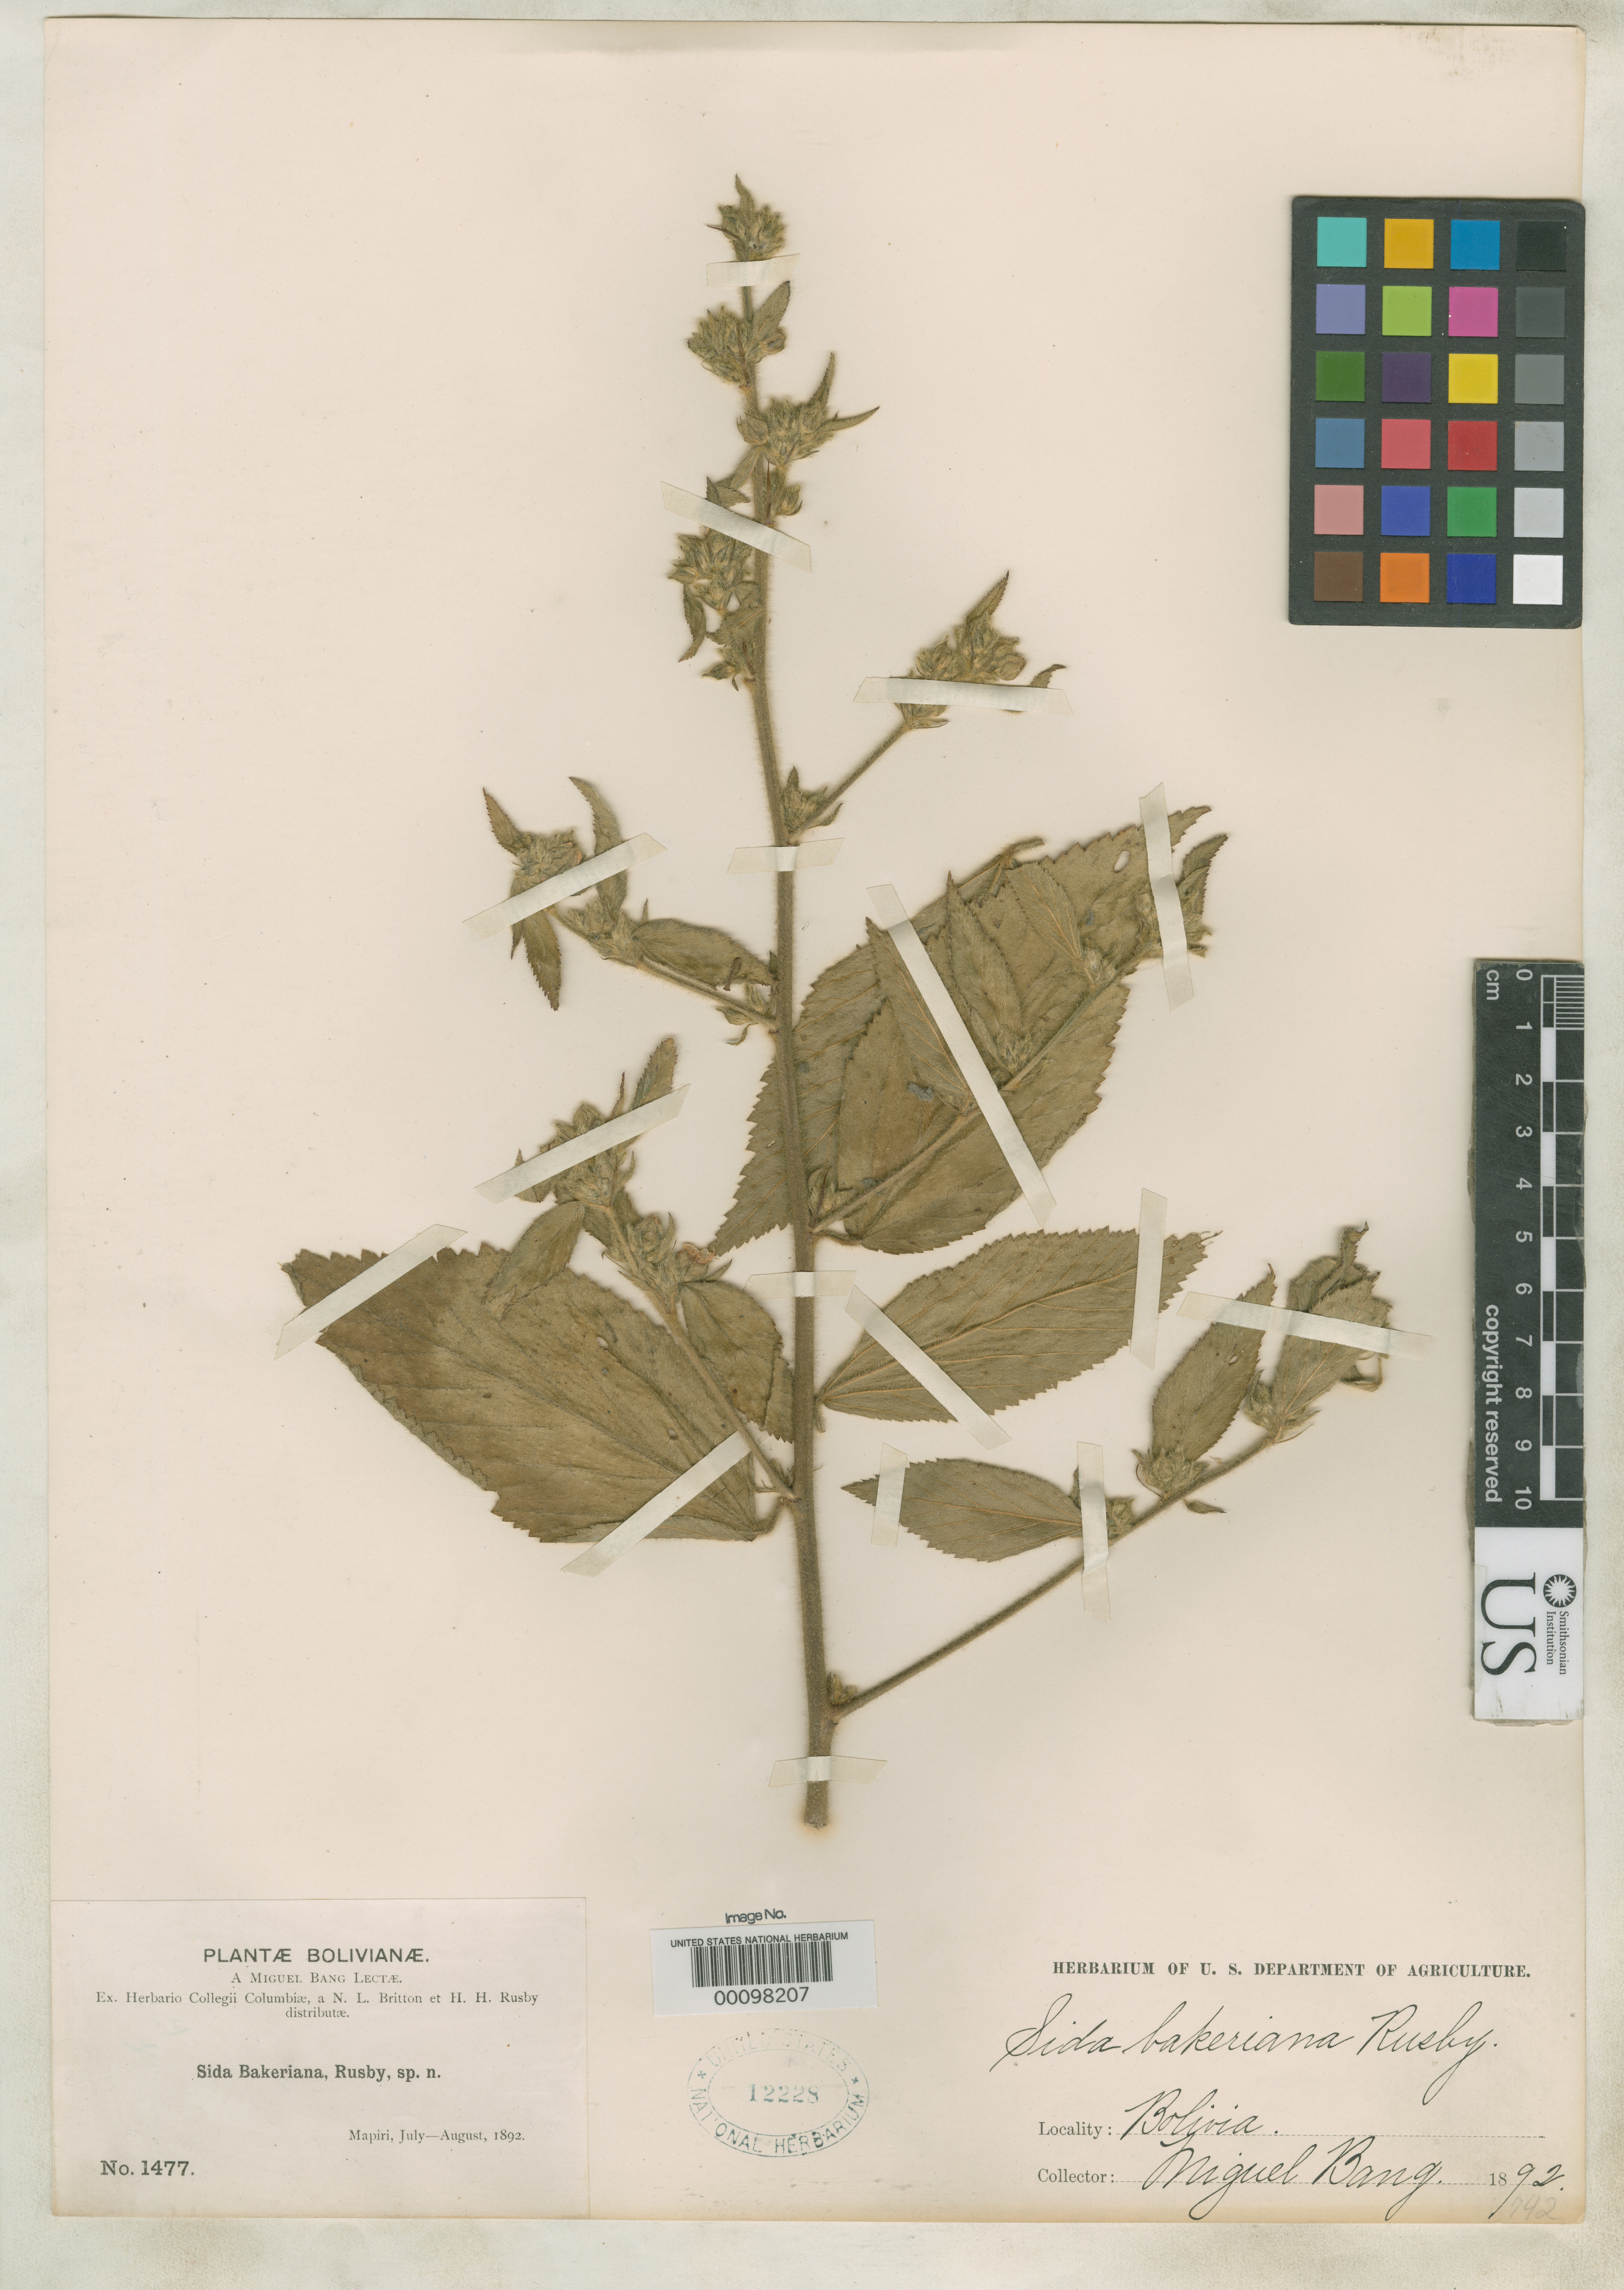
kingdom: Plantae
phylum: Tracheophyta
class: Magnoliopsida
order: Malvales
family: Malvaceae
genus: Sida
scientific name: Sida bakeriana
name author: Rusby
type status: Isotype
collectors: M. Bang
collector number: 1477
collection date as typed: Jul 1892 to -- Aug 1892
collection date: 1892-07/1892-08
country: Bolivia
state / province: La Paz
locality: Mapiri.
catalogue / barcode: US 12228